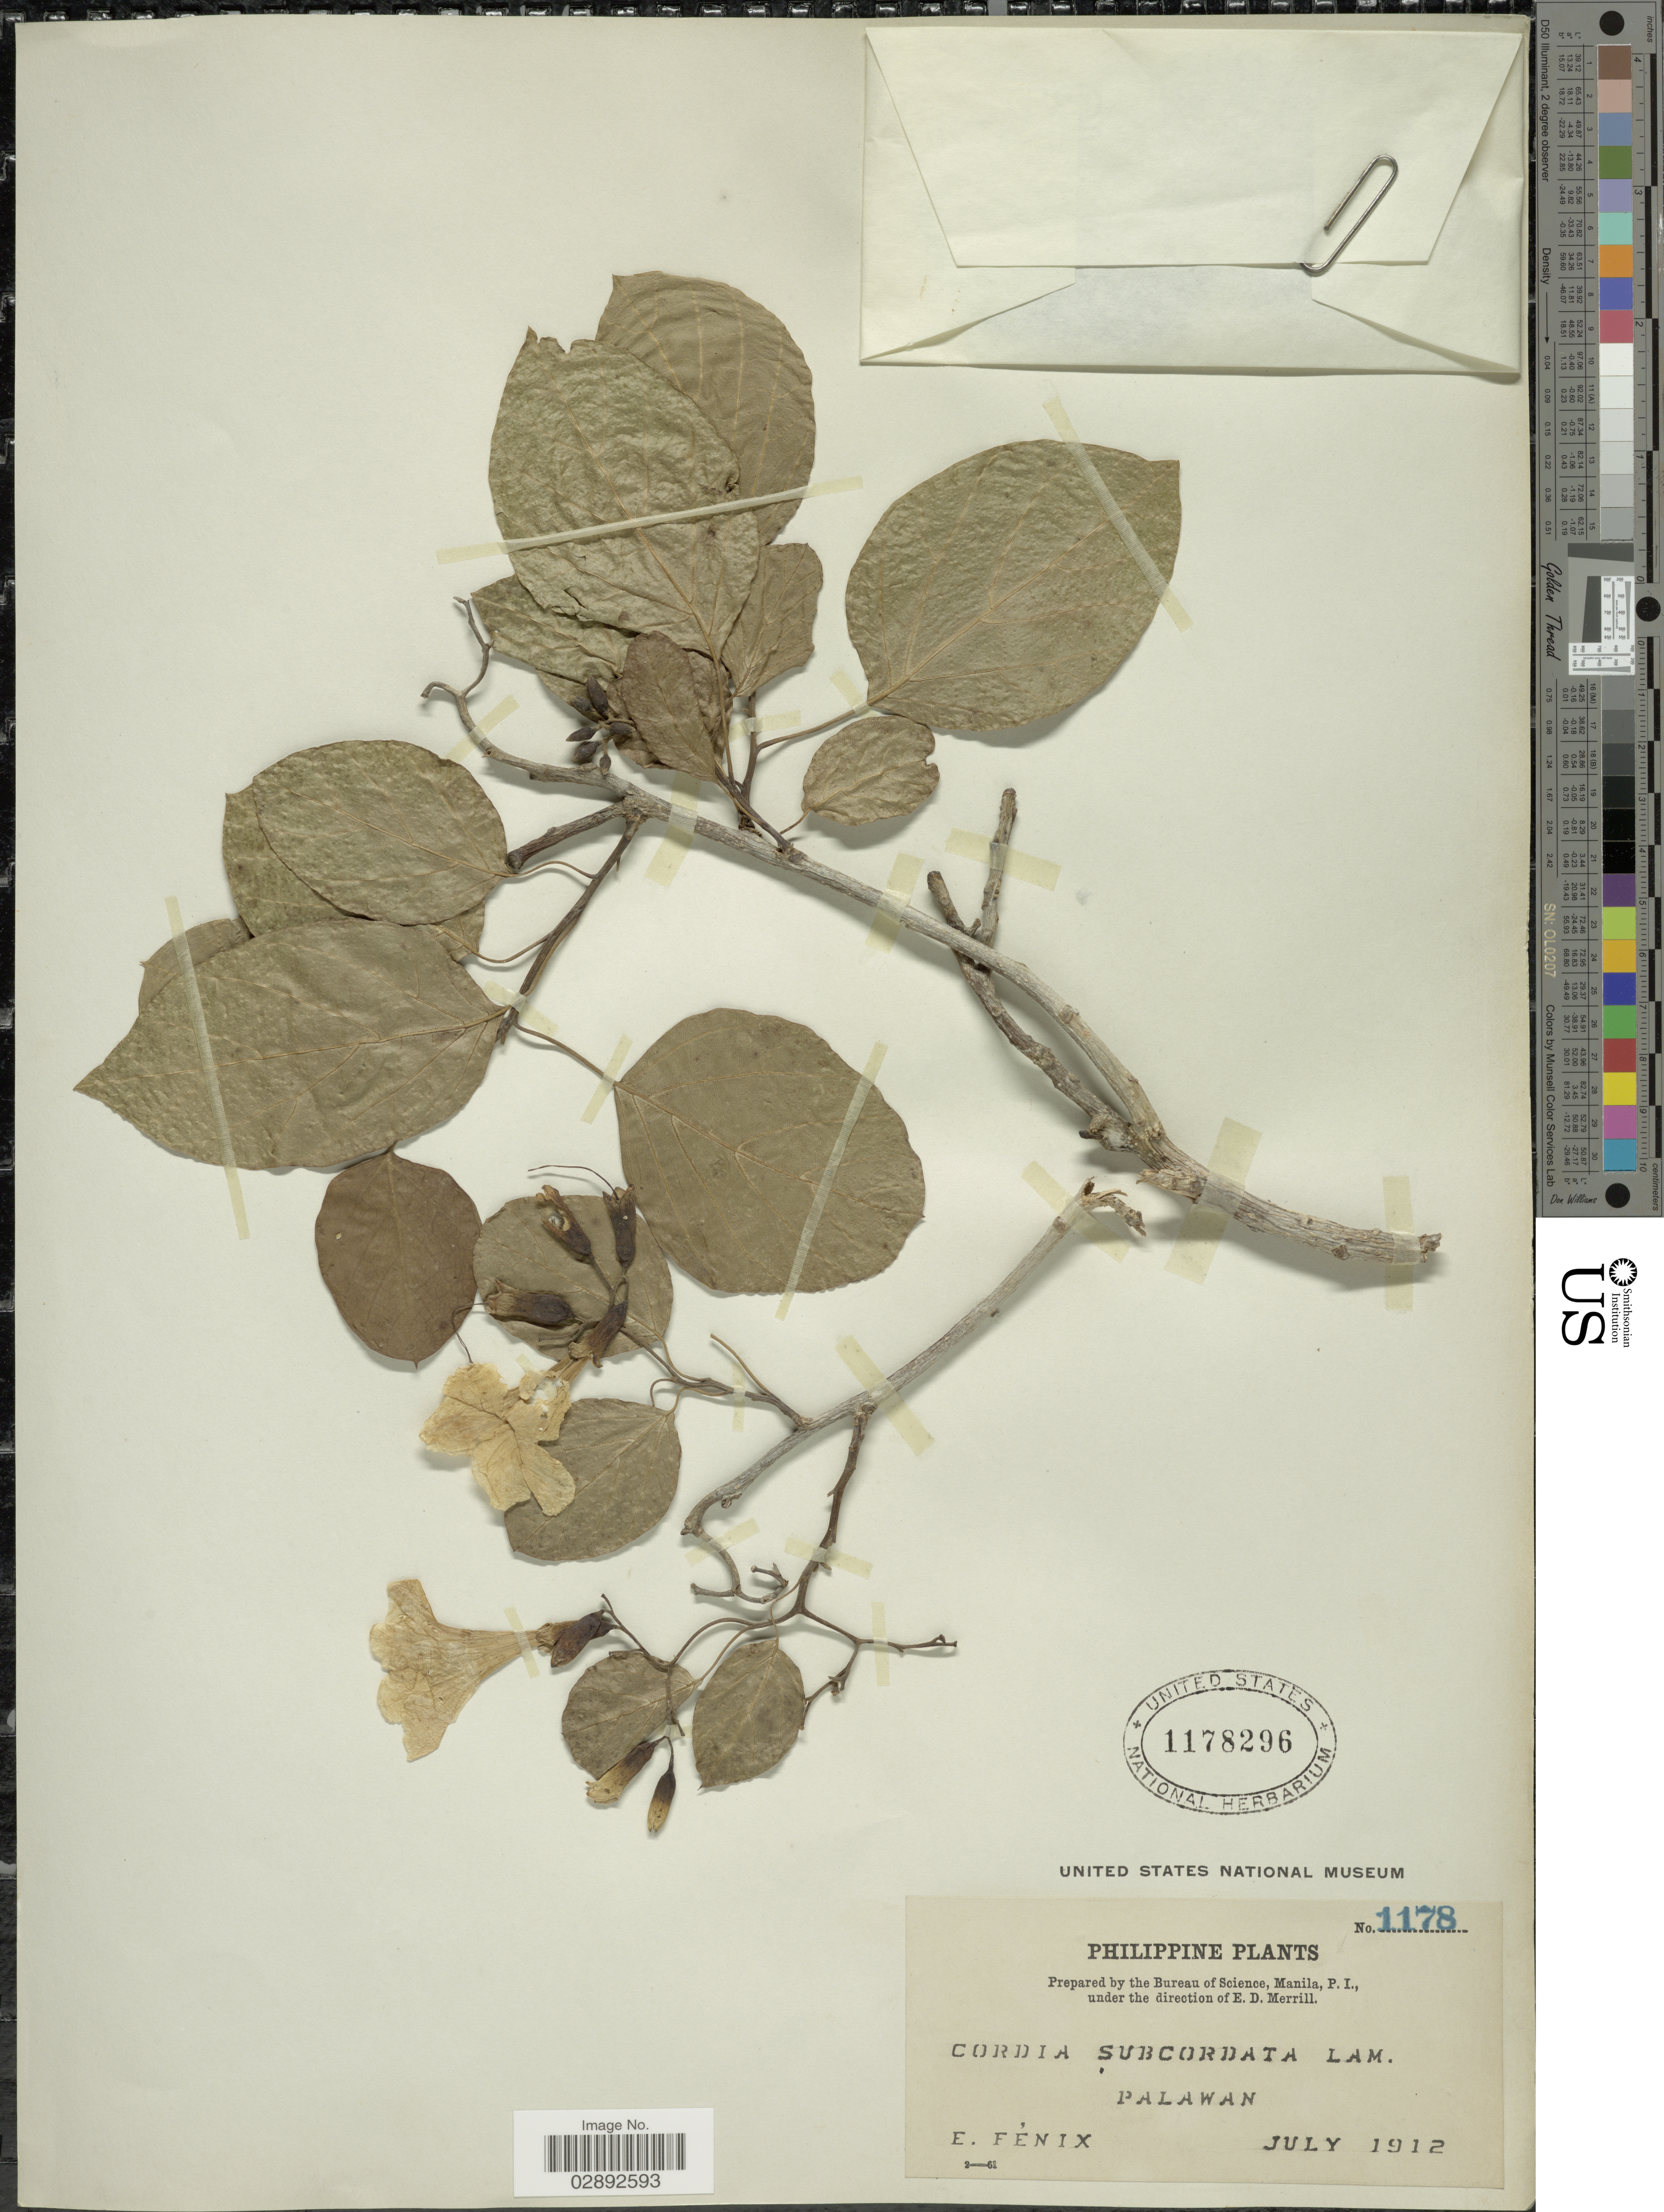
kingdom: Plantae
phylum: Tracheophyta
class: Magnoliopsida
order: Boraginales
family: Cordiaceae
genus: Cordia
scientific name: Cordia subcordata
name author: Lam.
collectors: E. Fénix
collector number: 1178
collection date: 1912-07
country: Philippines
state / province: Mimaropa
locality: Palawan.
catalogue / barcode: US 1178296